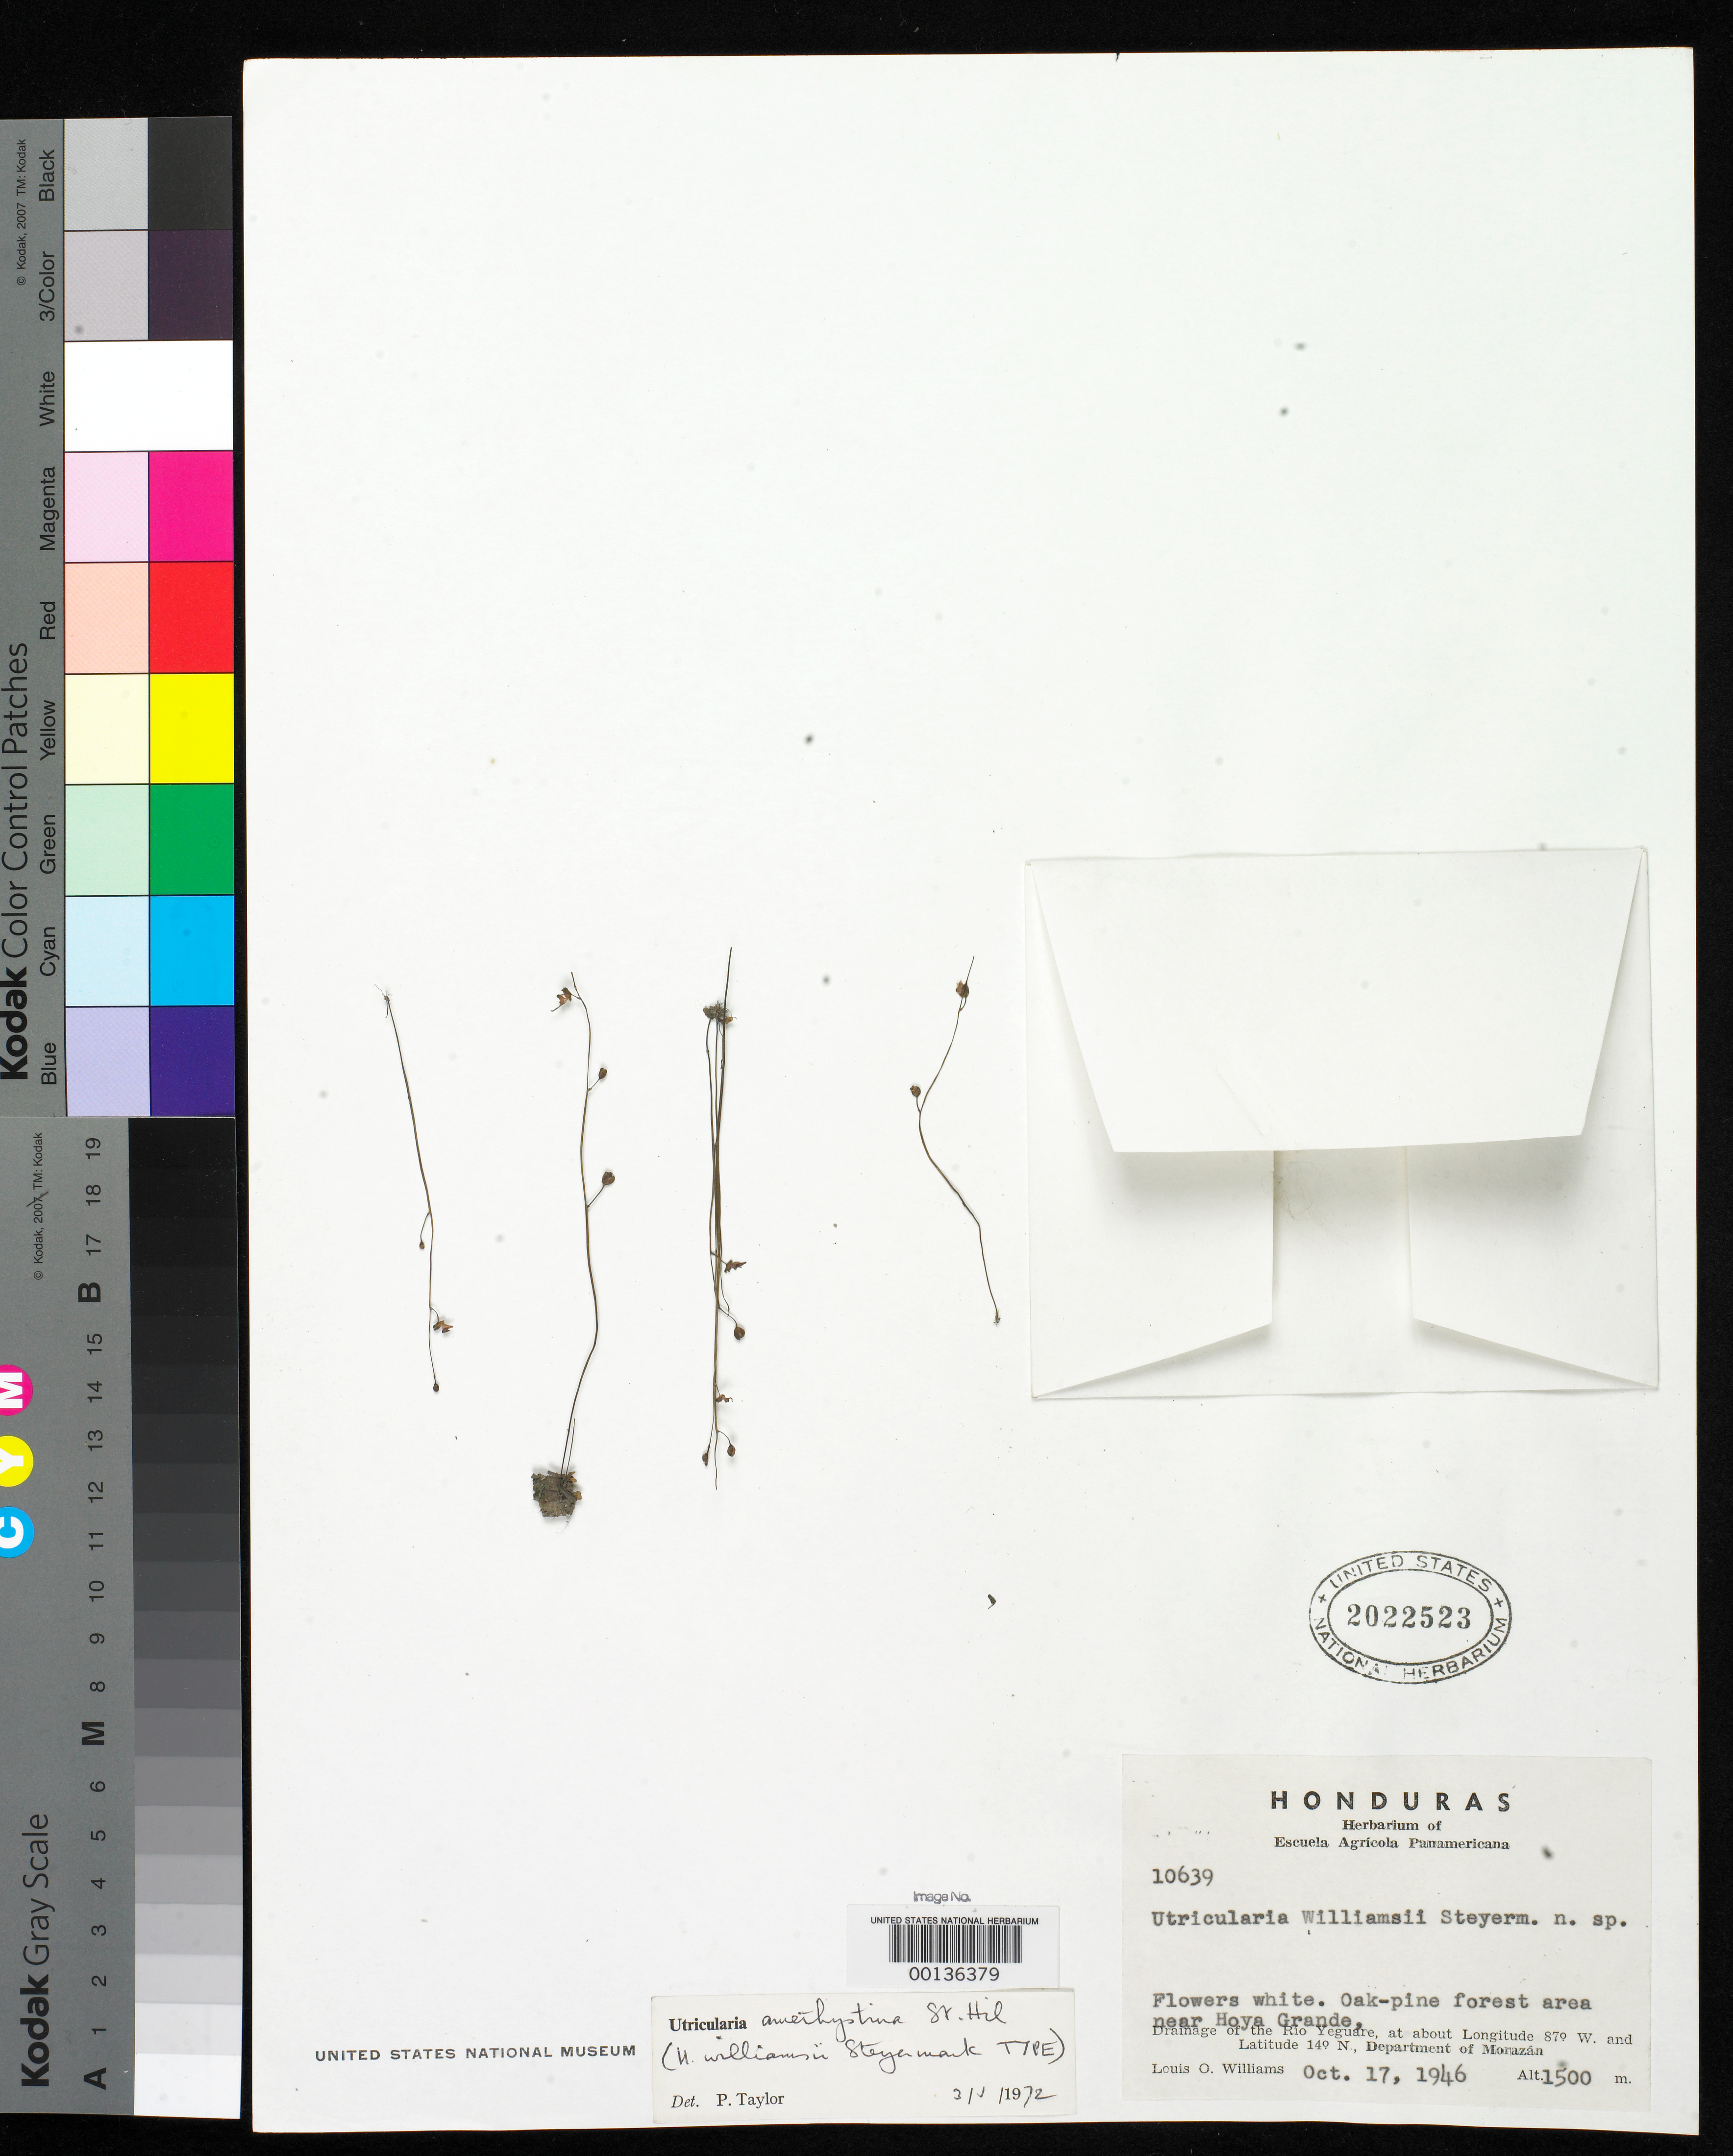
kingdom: Plantae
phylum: Tracheophyta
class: Magnoliopsida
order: Lamiales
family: Lentibulariaceae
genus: Utricularia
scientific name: Utricularia williamsii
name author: Steyerm.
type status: Isotype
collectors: L. O. Williams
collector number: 10639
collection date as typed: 17 Oct 1946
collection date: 1946-10-17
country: Honduras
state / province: Fco. Morazán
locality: Near Hoya Grande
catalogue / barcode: US 2022523